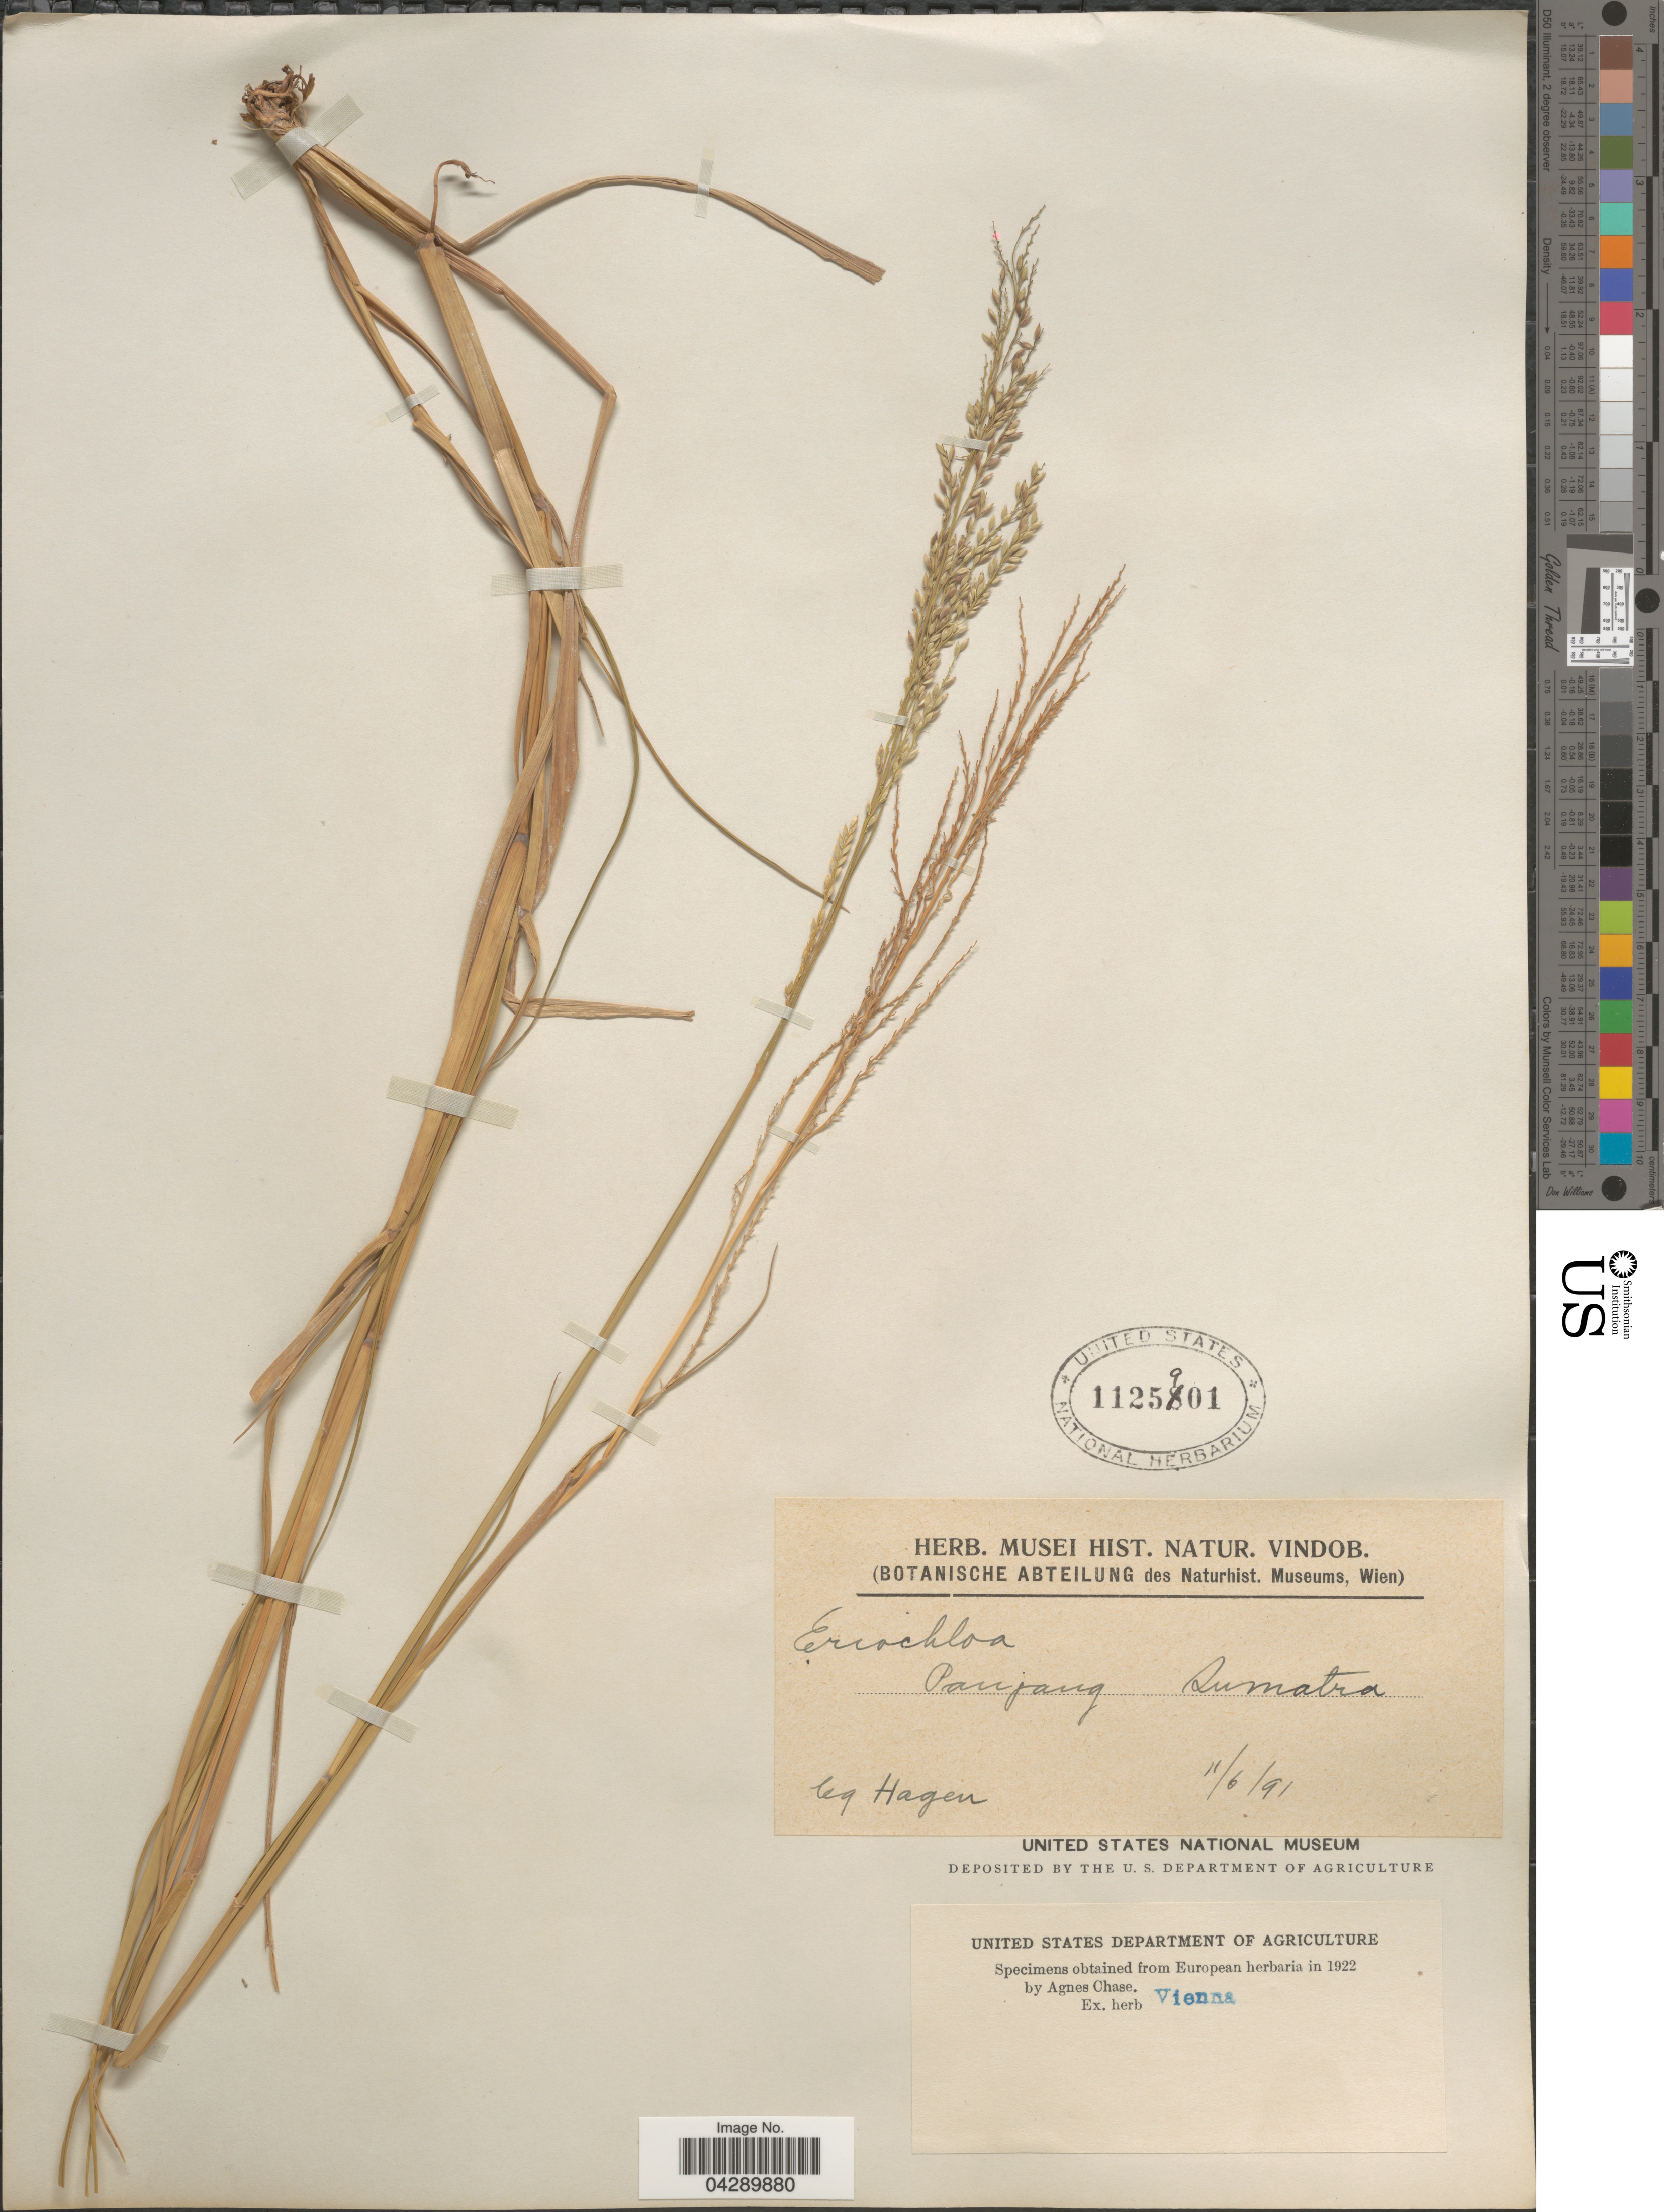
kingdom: Plantae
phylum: Tracheophyta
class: Liliopsida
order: Poales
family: Poaceae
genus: Eriochloa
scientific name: Eriochloa procera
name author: (Retz.) C.E. Hubb.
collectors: Hagen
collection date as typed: Transcribed d/m/y: 11/6/91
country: Indonesia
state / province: Sumatra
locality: Panjang Sumatra.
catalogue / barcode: US 1125901